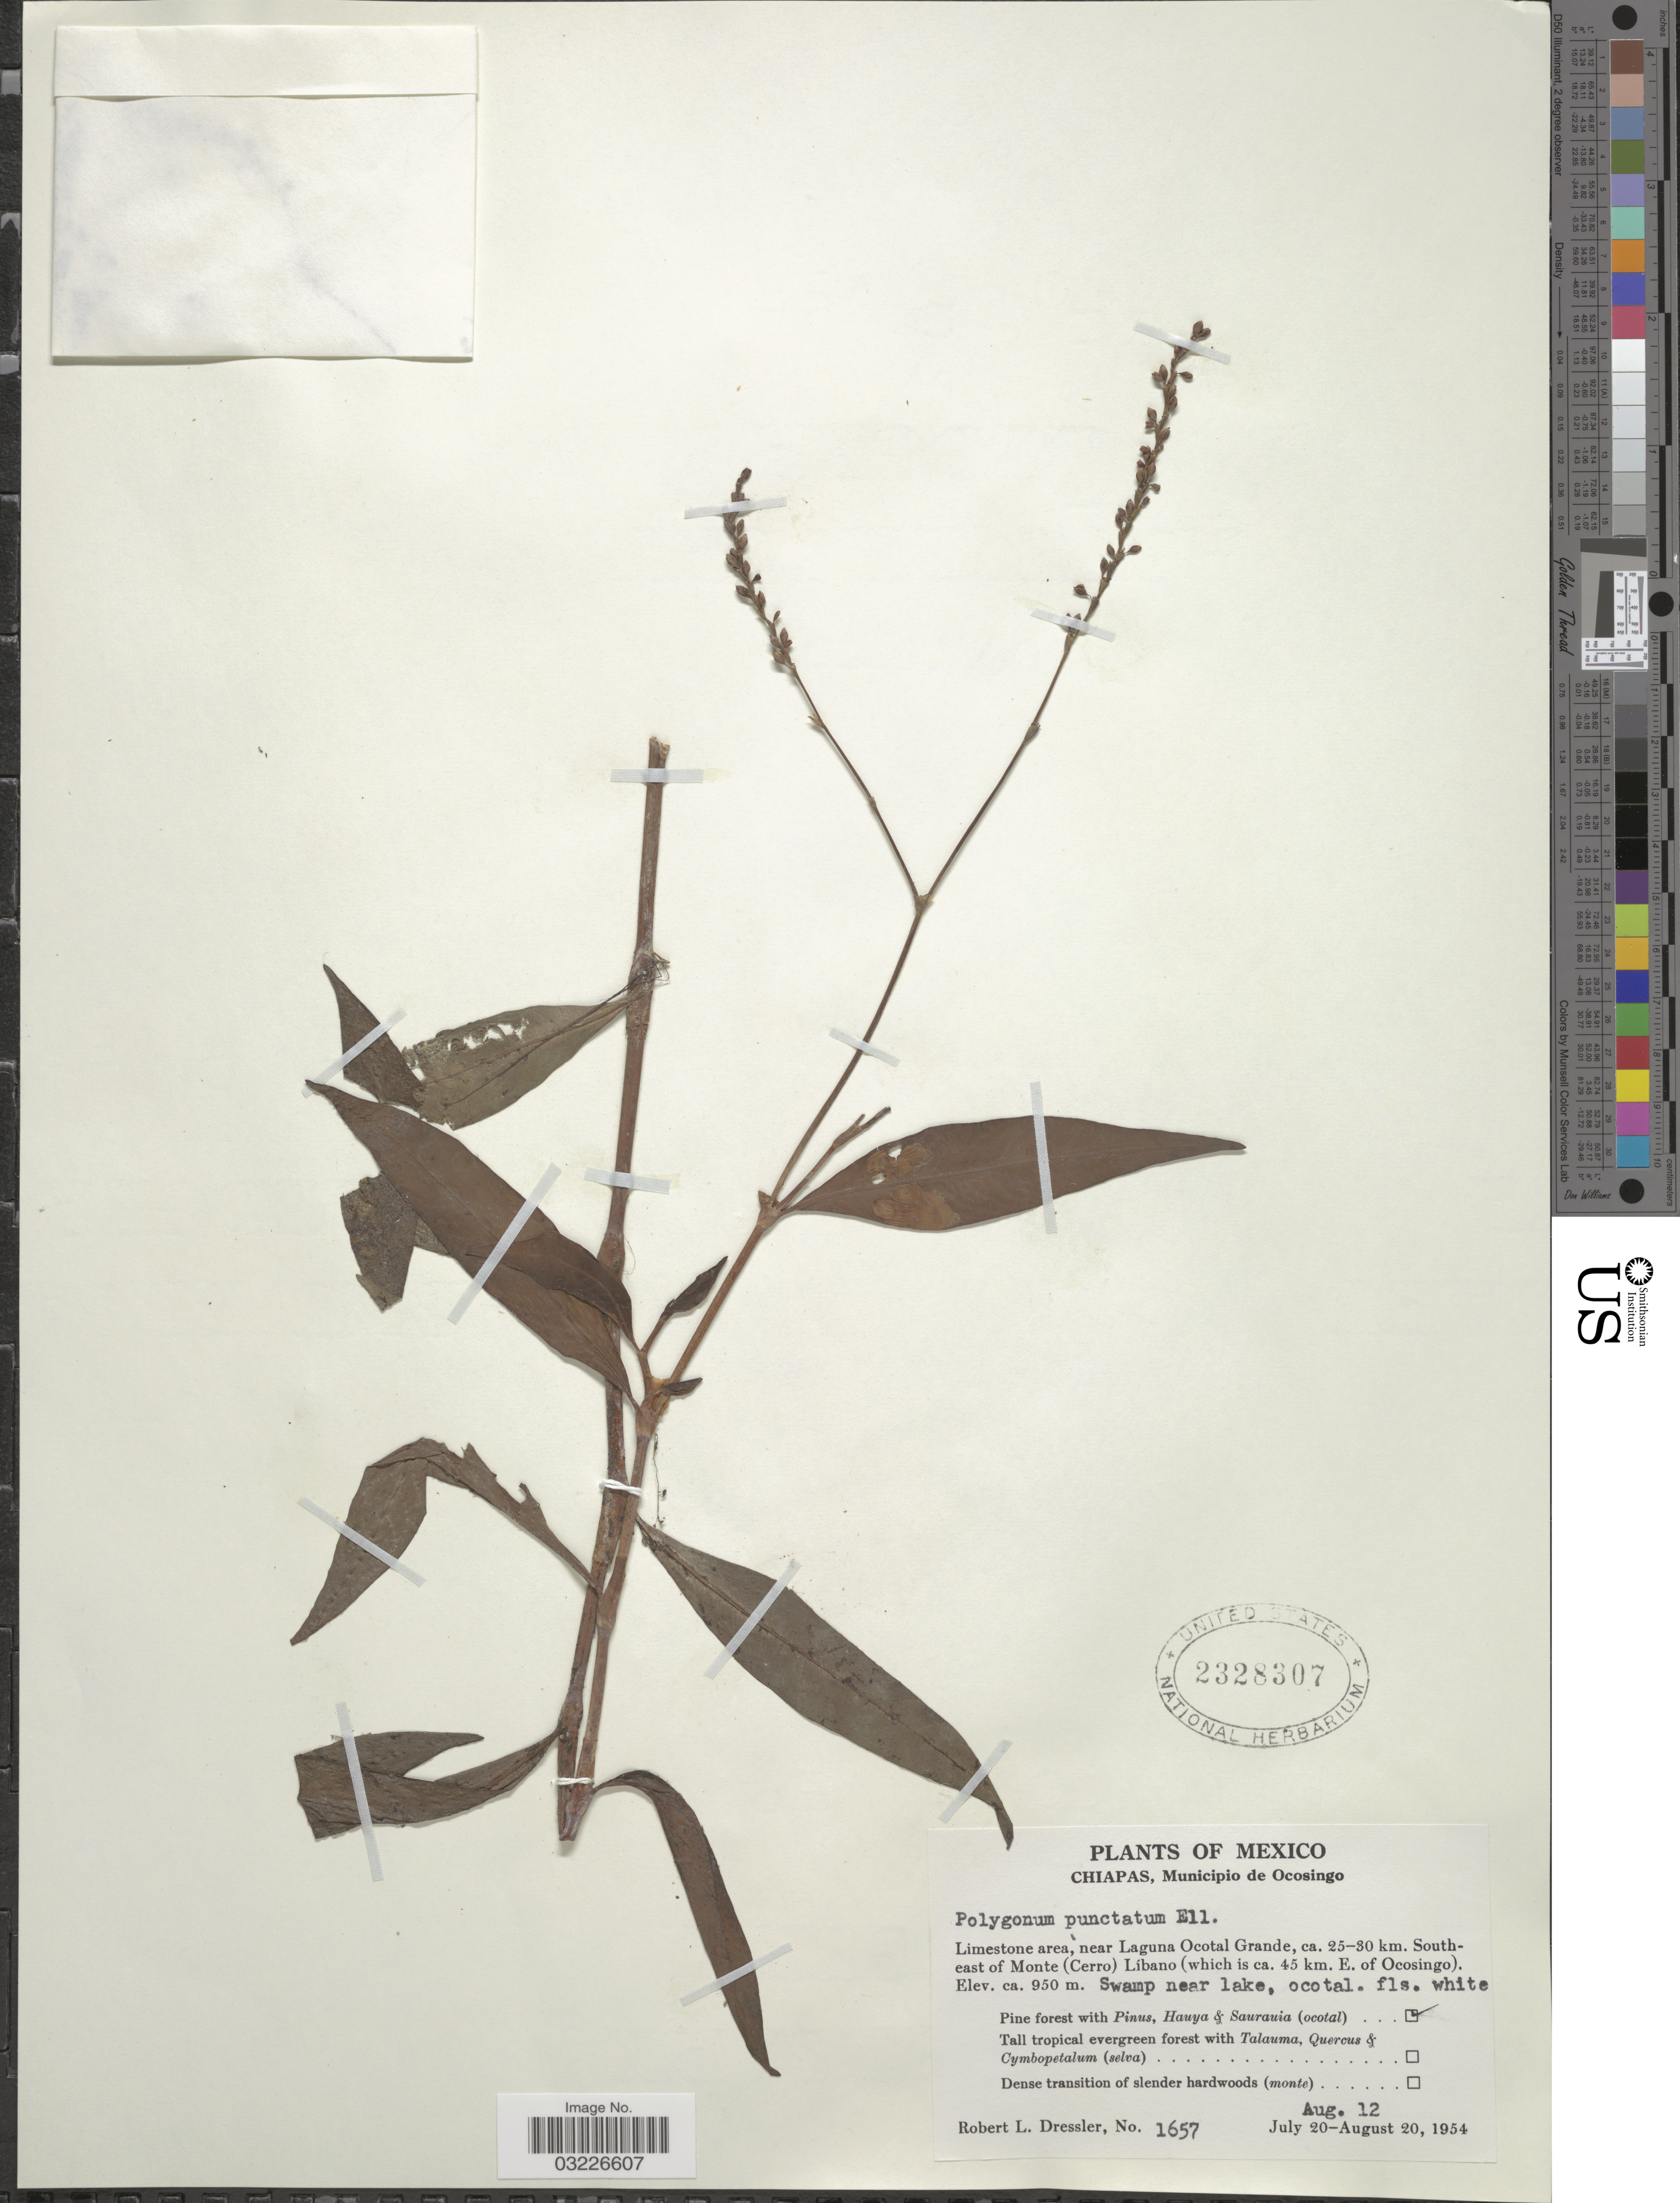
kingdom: Plantae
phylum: Tracheophyta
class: Magnoliopsida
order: Caryophyllales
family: Polygonaceae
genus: Polygonum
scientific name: Polygonum opelousanum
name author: Riddell ex Small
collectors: R. Dressler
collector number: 1657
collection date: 1954-08-12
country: Mexico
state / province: Chiapas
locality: Municipio de Ocosingo. Limestone area, near Laguna Ocotal Grande, ca. 25-30 km. Southeast of Monte (Cerro) Líbano (which is ca. 45 km. E. of Ocosingo).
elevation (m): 950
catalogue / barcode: US 2328307